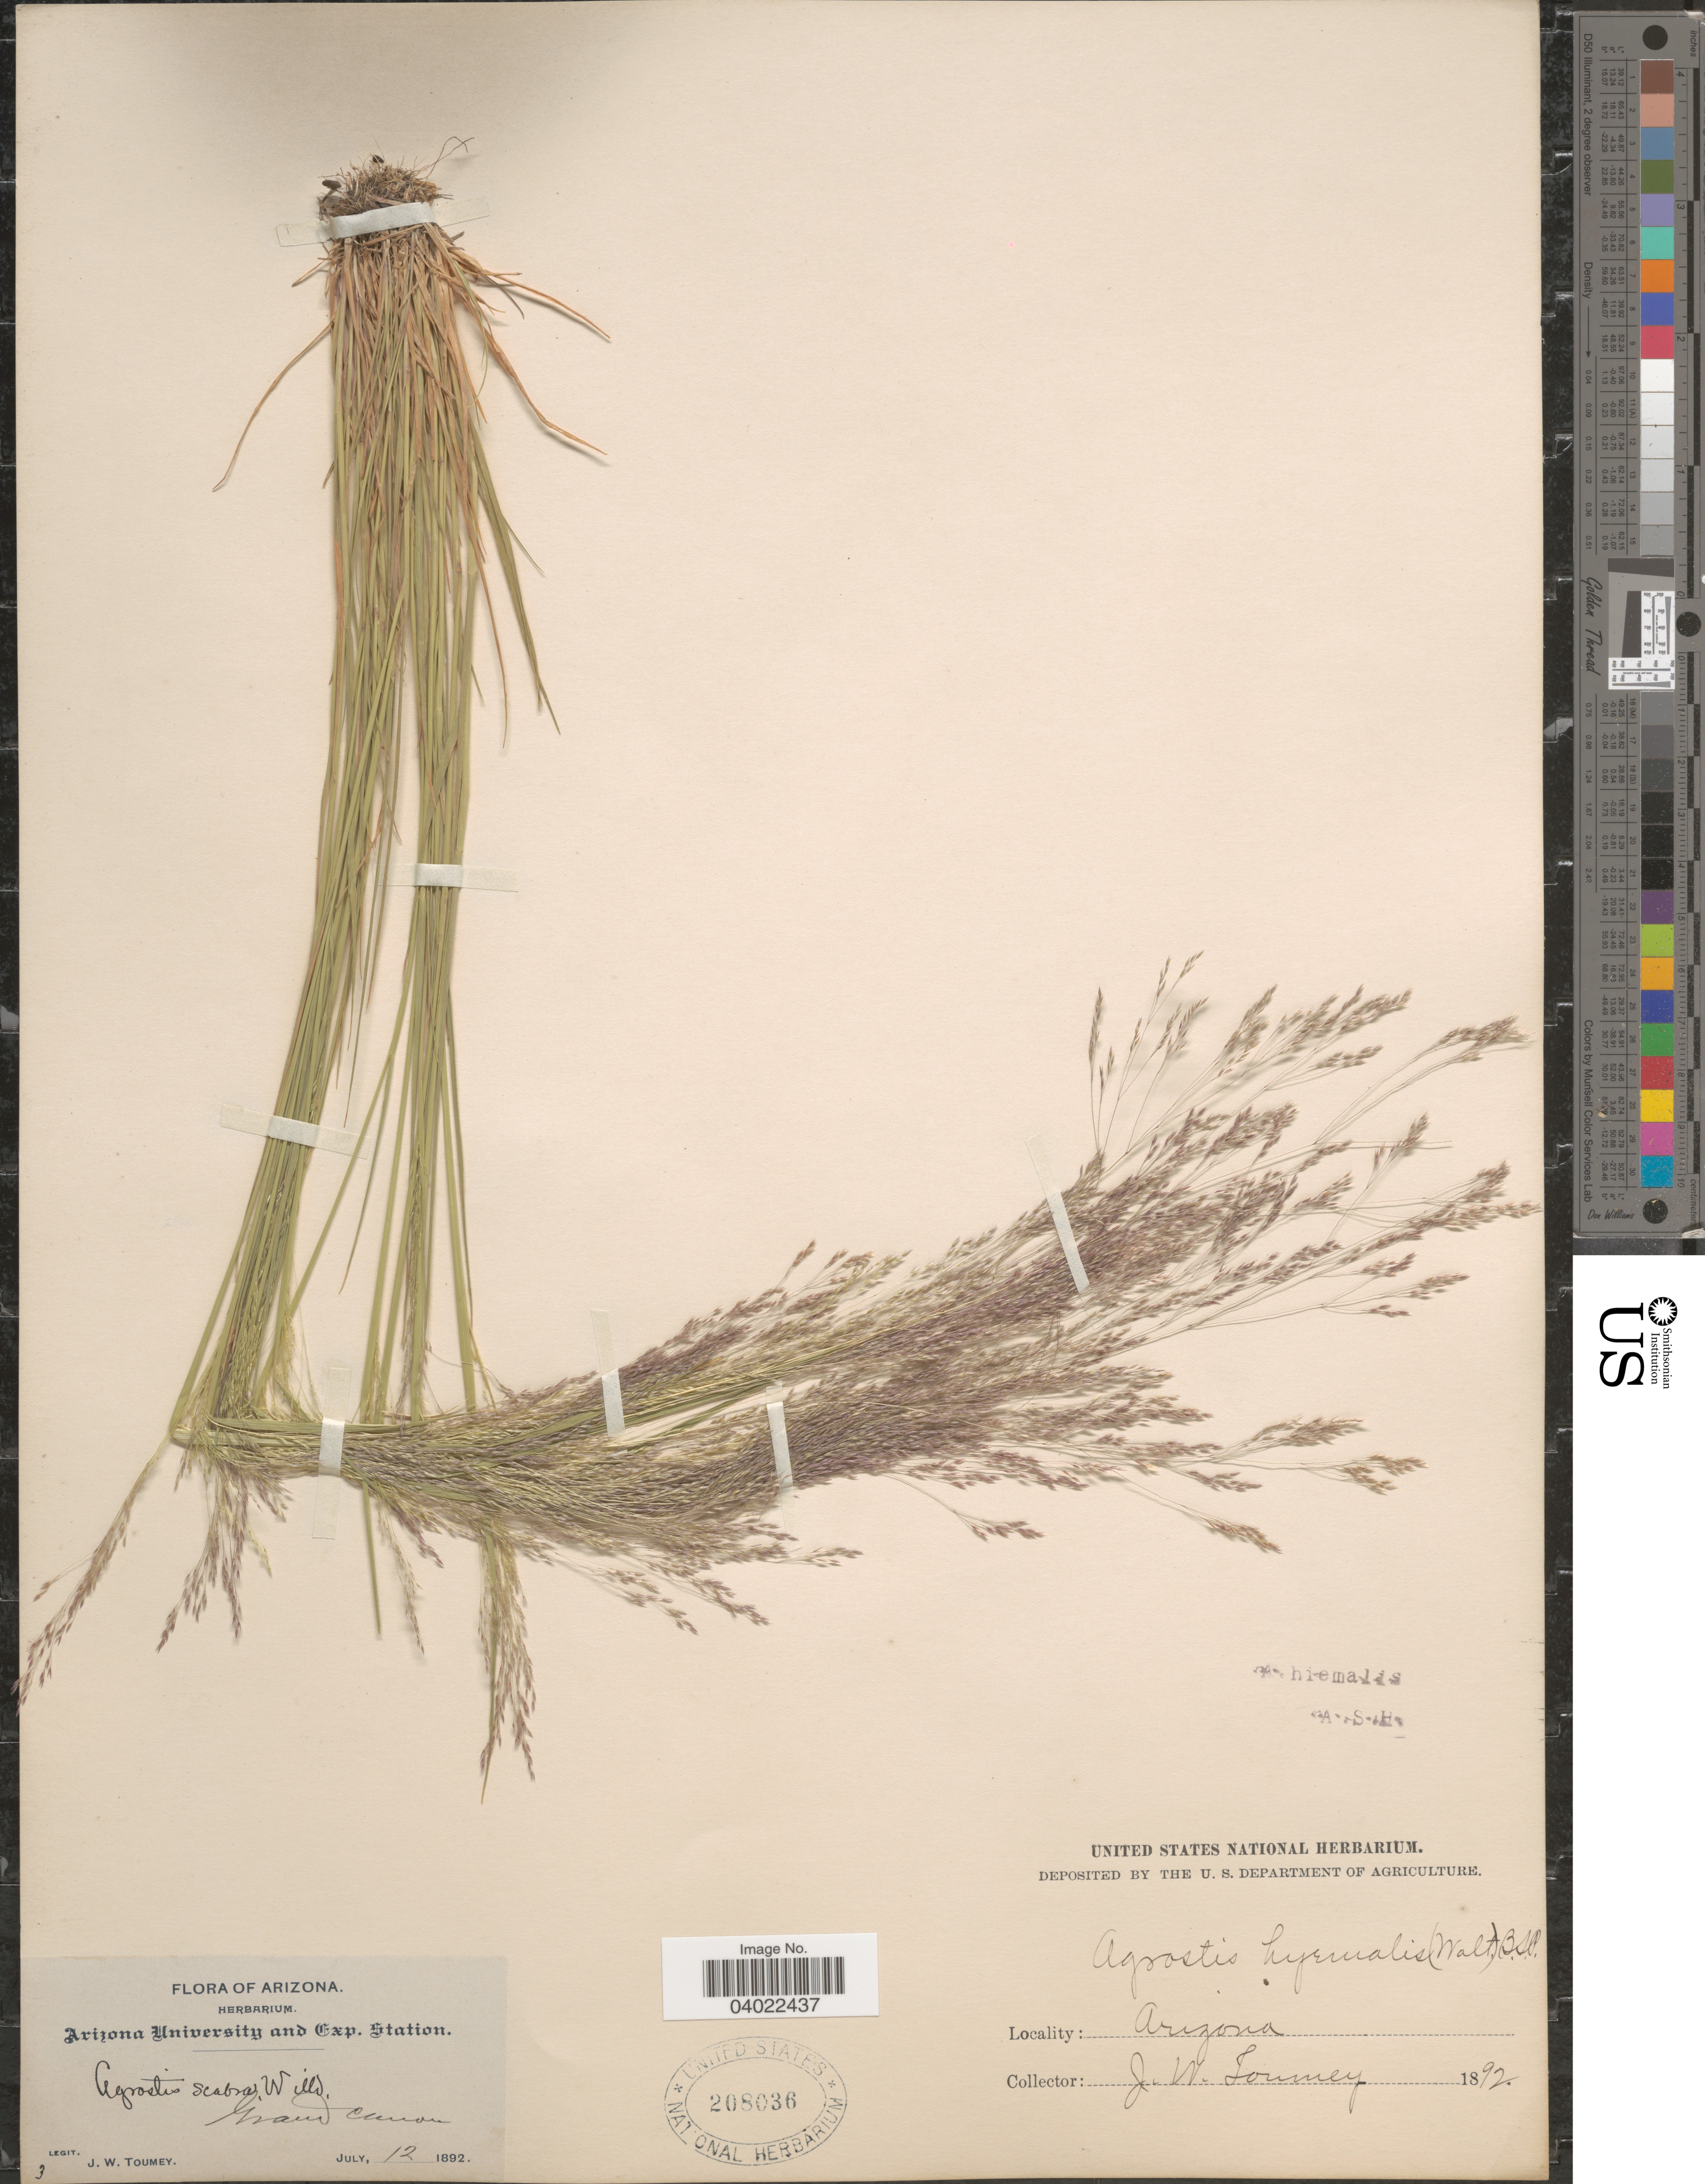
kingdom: Plantae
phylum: Tracheophyta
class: Liliopsida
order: Poales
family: Poaceae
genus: Agrostis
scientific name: Agrostis scabra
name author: Willd.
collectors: J. W. Toumey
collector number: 3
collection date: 1892-07-12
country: United States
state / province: Arizona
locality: Grand Canon.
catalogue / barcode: US 208036